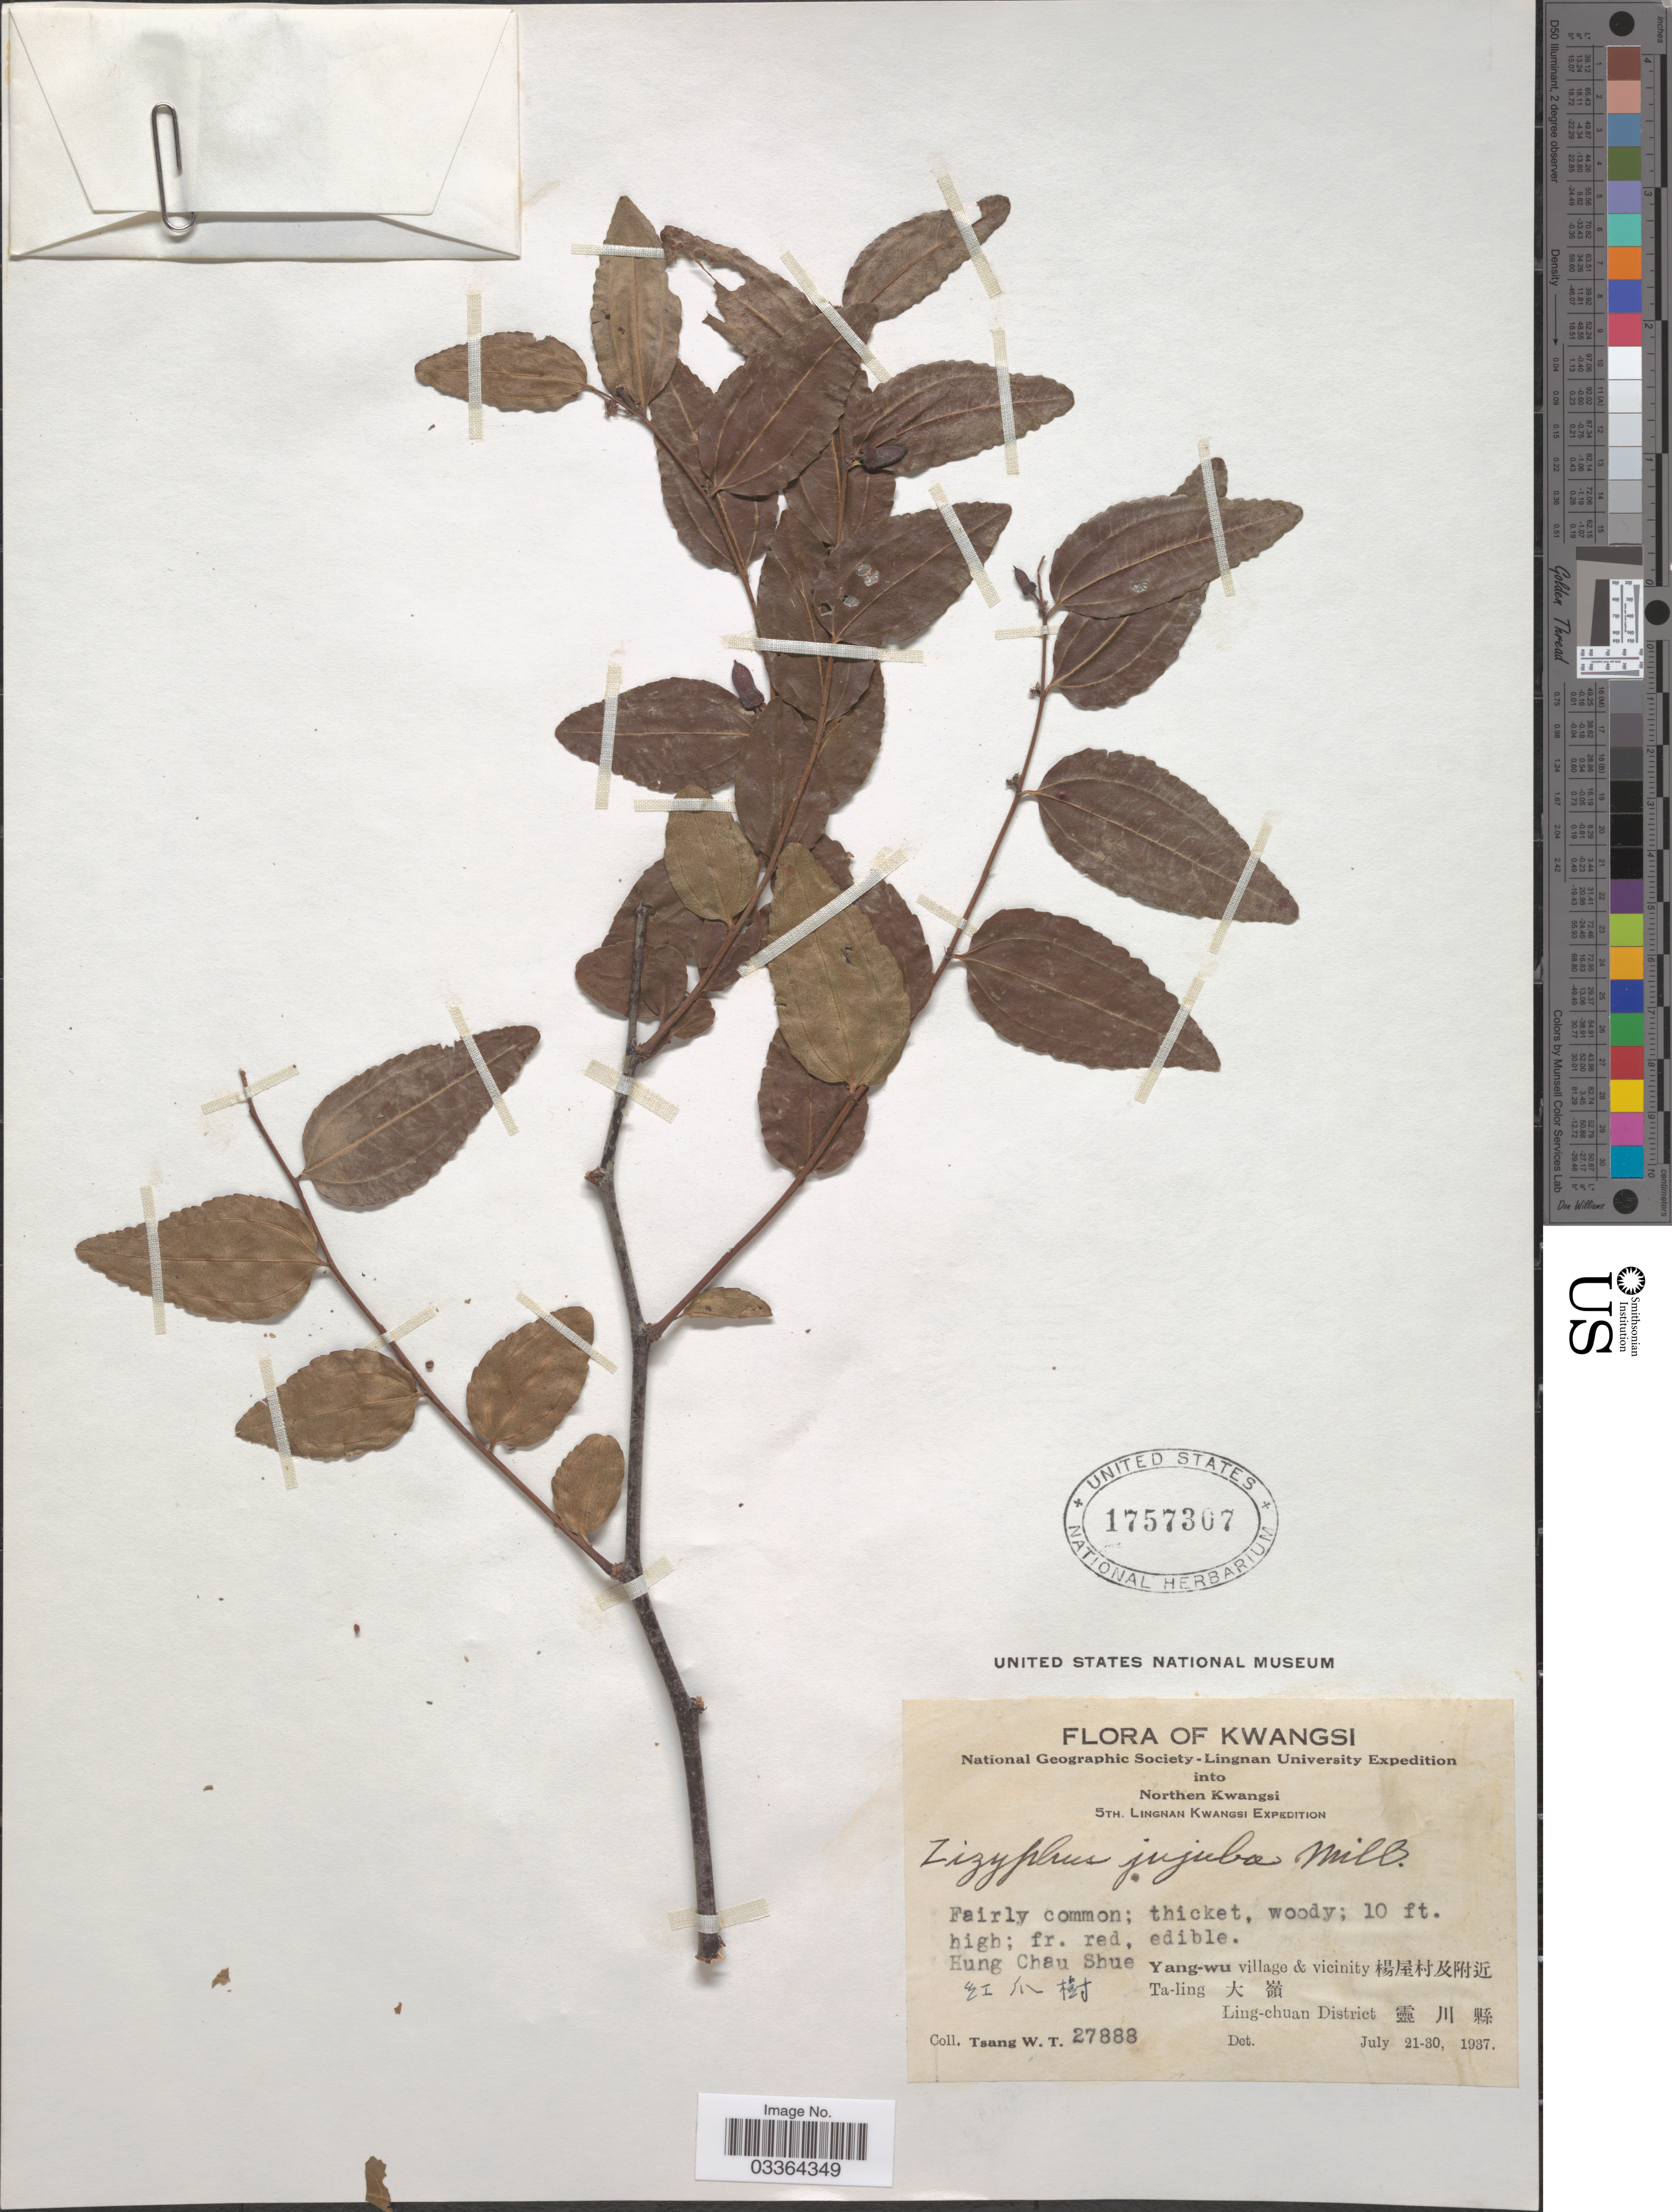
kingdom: Plantae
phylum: Tracheophyta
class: Magnoliopsida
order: Rosales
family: Rhamnaceae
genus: Ziziphus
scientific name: Ziziphus jujuba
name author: Mill.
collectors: W. T. Tsang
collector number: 27888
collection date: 1937-07-21/1937-07-30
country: China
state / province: Guangxi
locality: Kwangsi. Northern Kwangsi. Yang-wu village & vicinity X, Ta-ling X, Ling-chuan District X.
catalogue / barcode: US 1757307